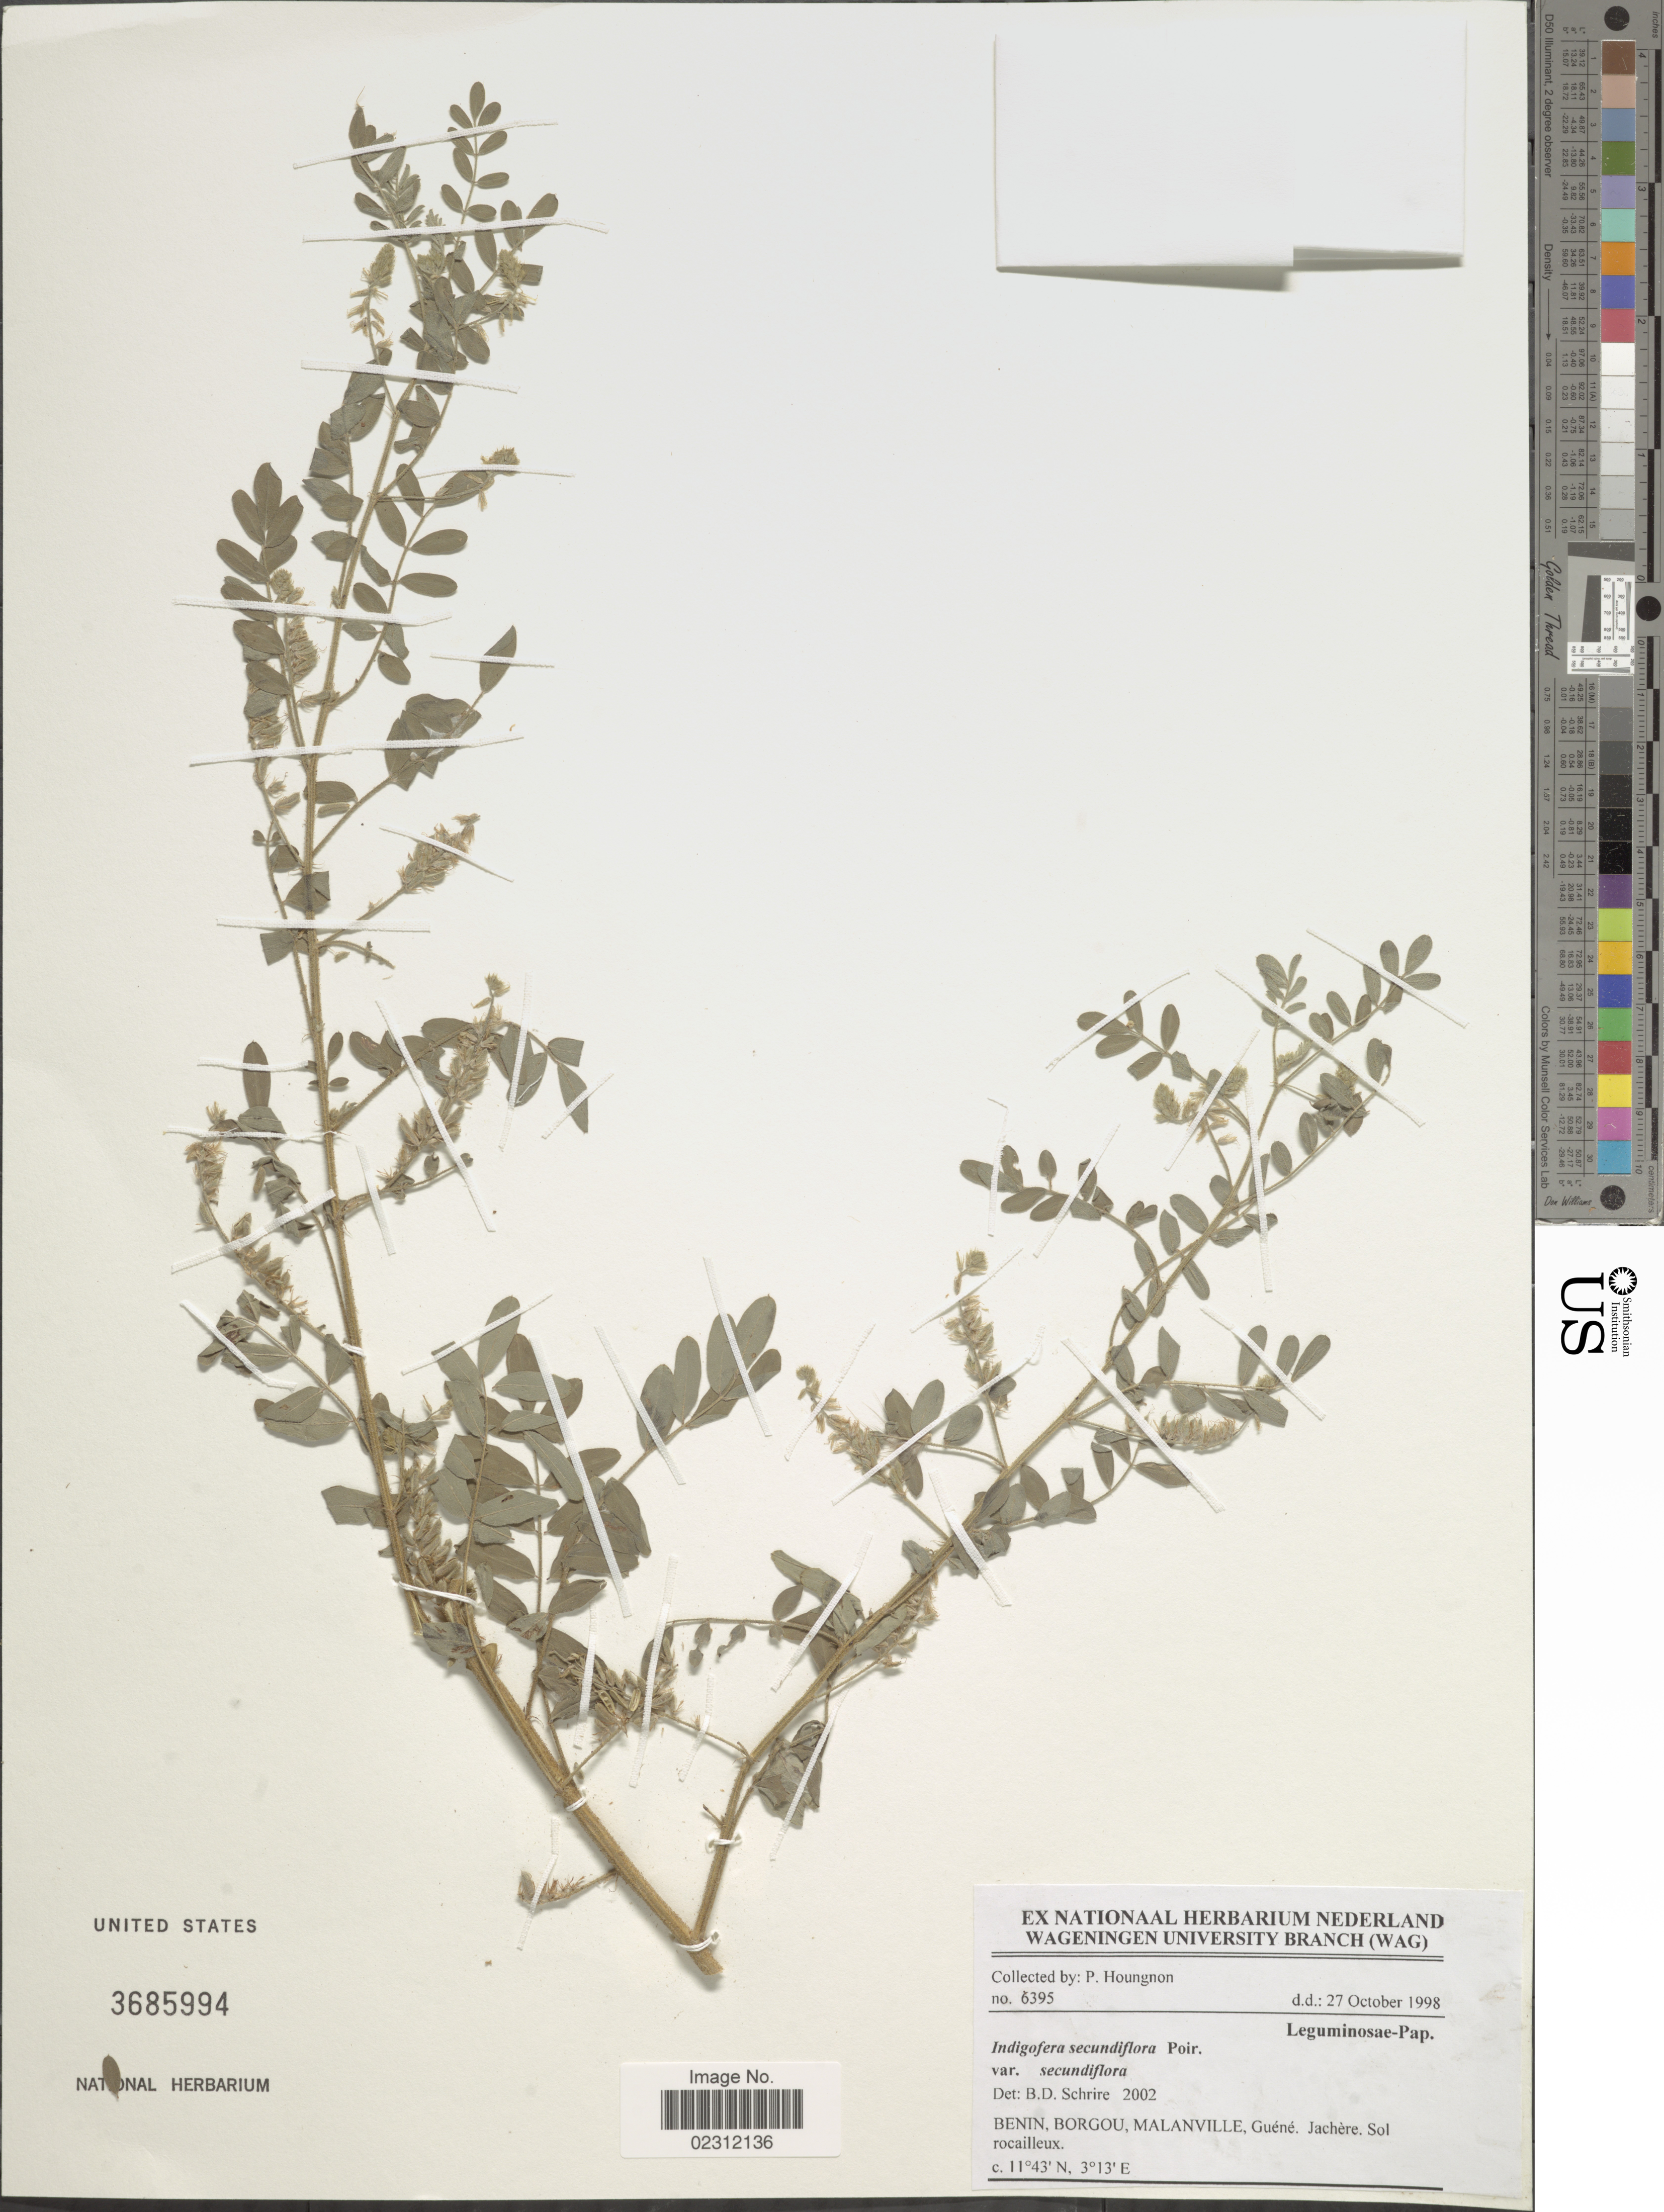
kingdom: Plantae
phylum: Tracheophyta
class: Magnoliopsida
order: Fabales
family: Fabaceae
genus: Indigofera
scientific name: Indigofera secundiflora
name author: Poir.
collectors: P. Houngnon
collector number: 6395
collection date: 1998-10-27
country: Benin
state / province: Borgou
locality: Malanville, Guene. Jachere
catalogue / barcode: US 3685994